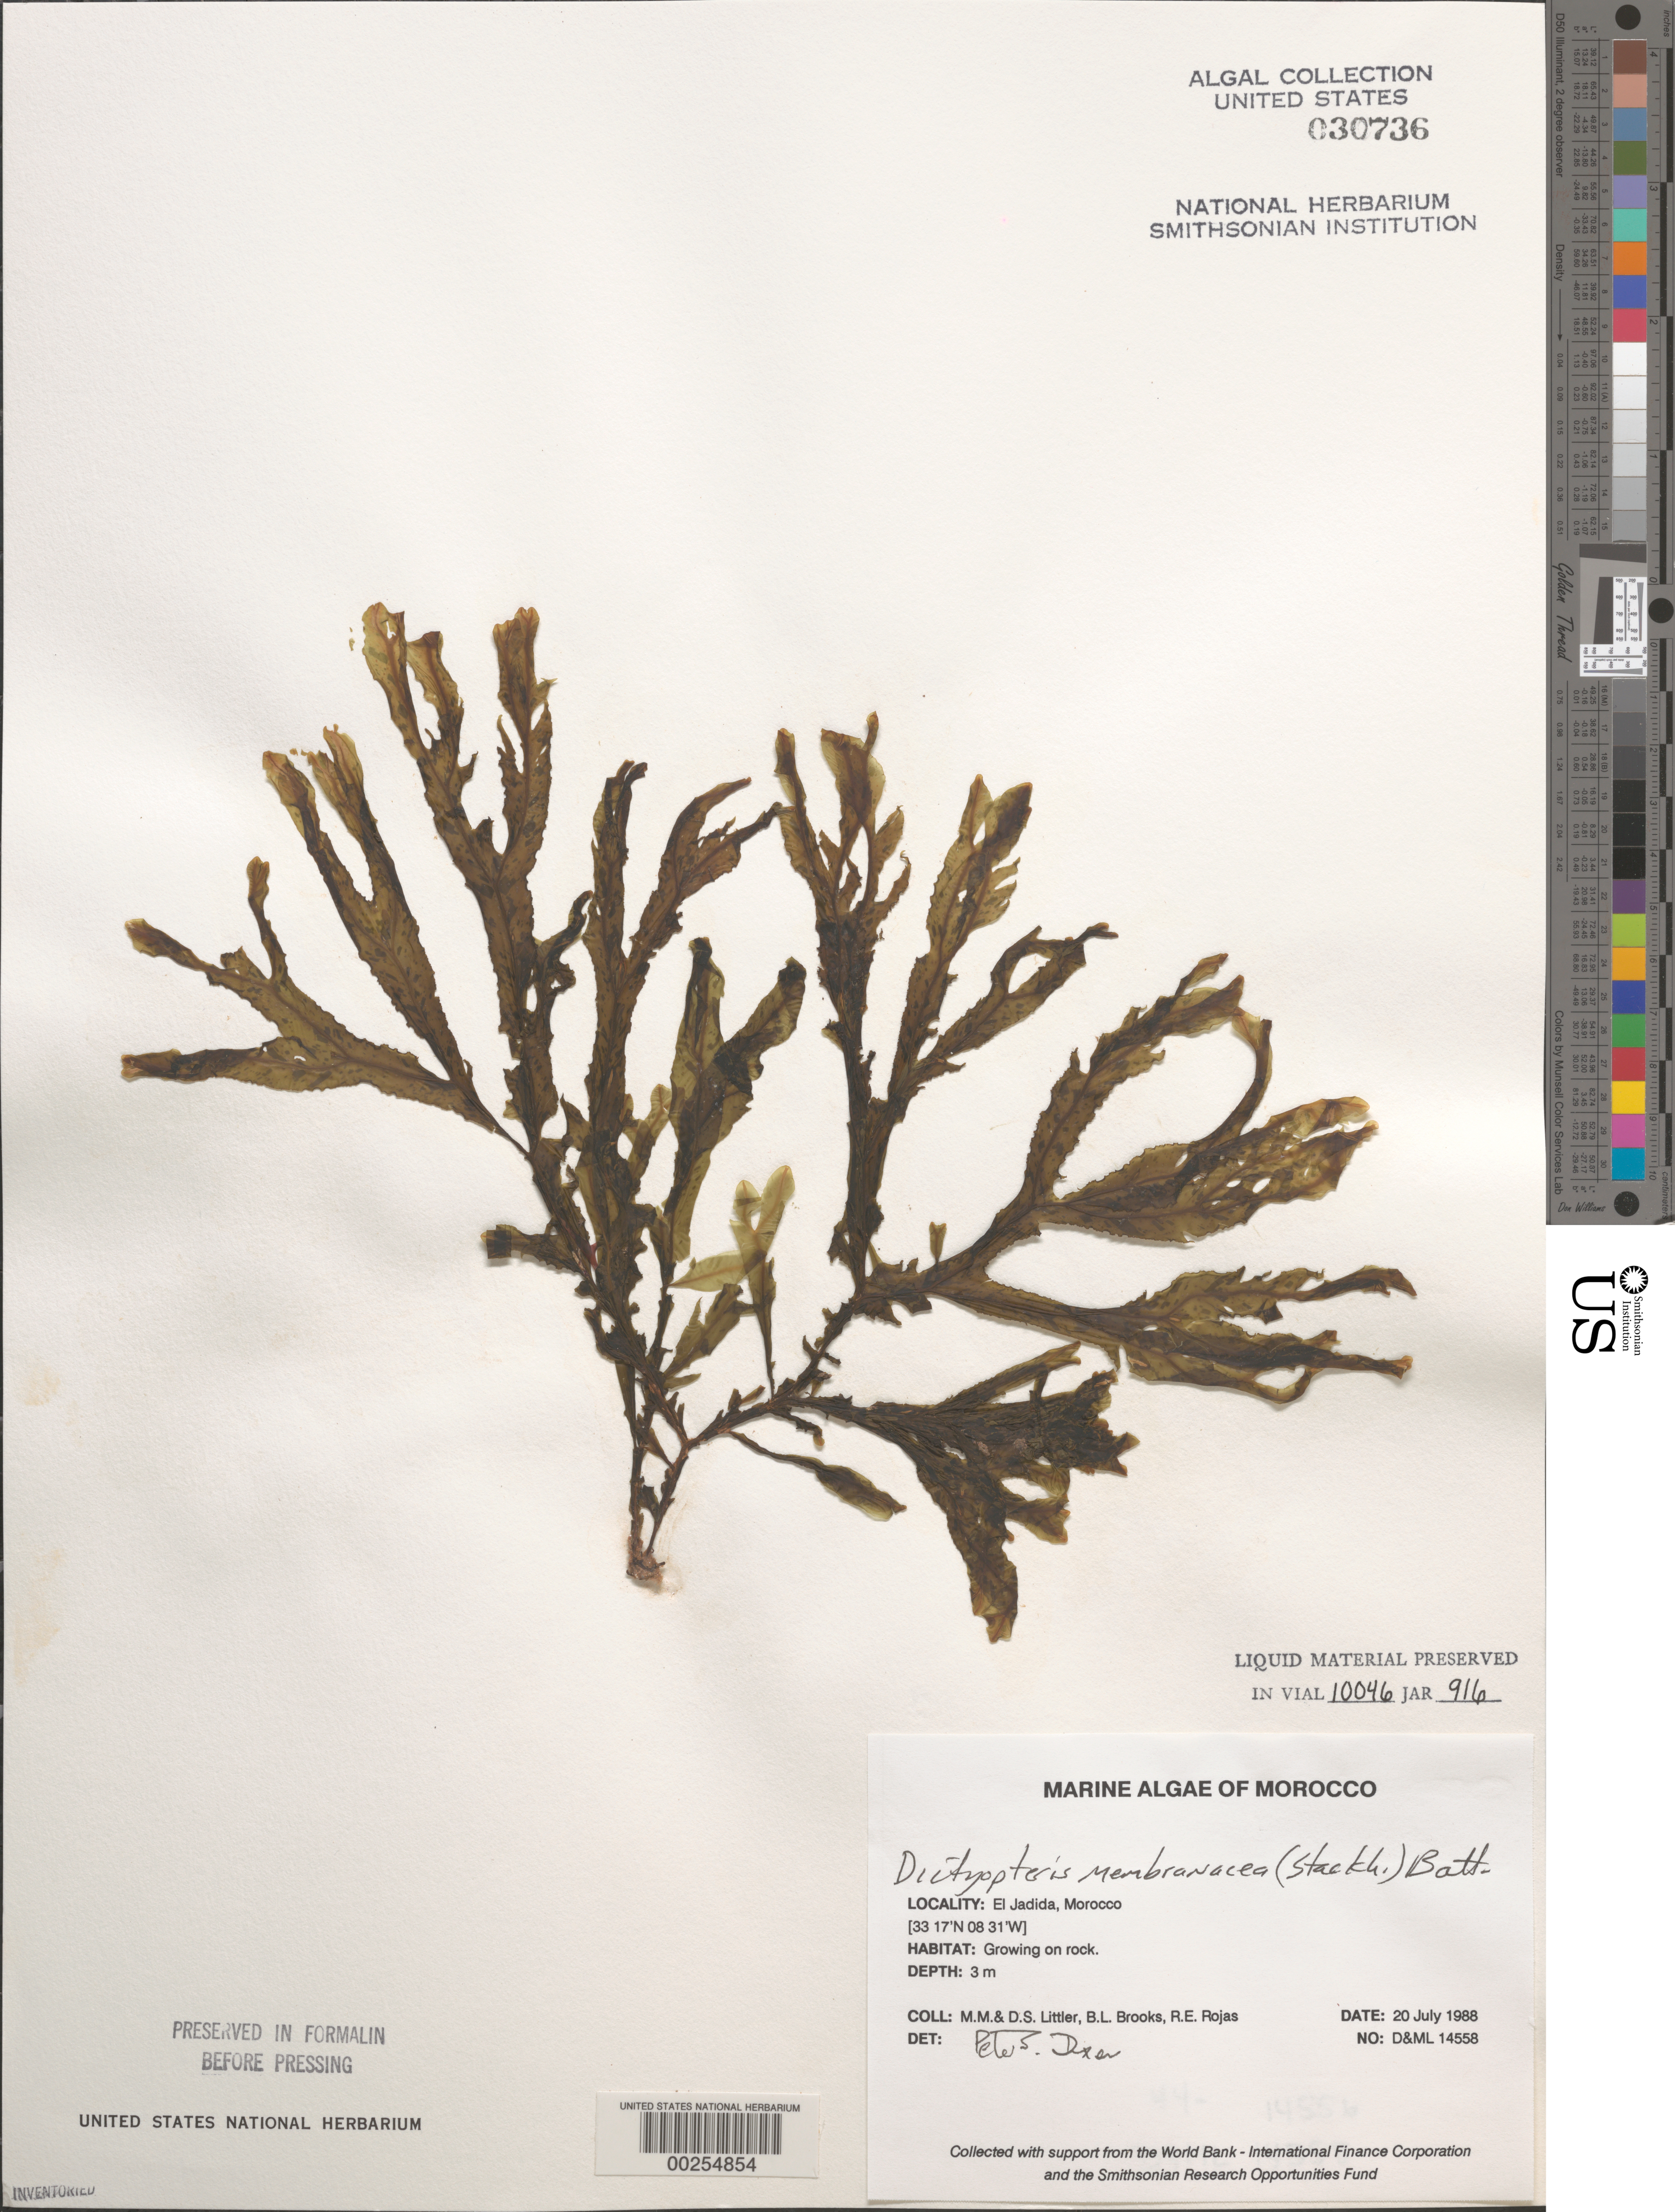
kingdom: Chromista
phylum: Ochrophyta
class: Phaeophyceae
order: Dictyotales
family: Dictyotaceae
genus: Dictyopteris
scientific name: Dictyopteris polypodioides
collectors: M. M. Littler, D. S. Littler, B. Brooks & R. Rojas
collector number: D&ML 14558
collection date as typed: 20 Jul 1988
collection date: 1988-07-20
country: Morocco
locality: El Jadida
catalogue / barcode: US 30736